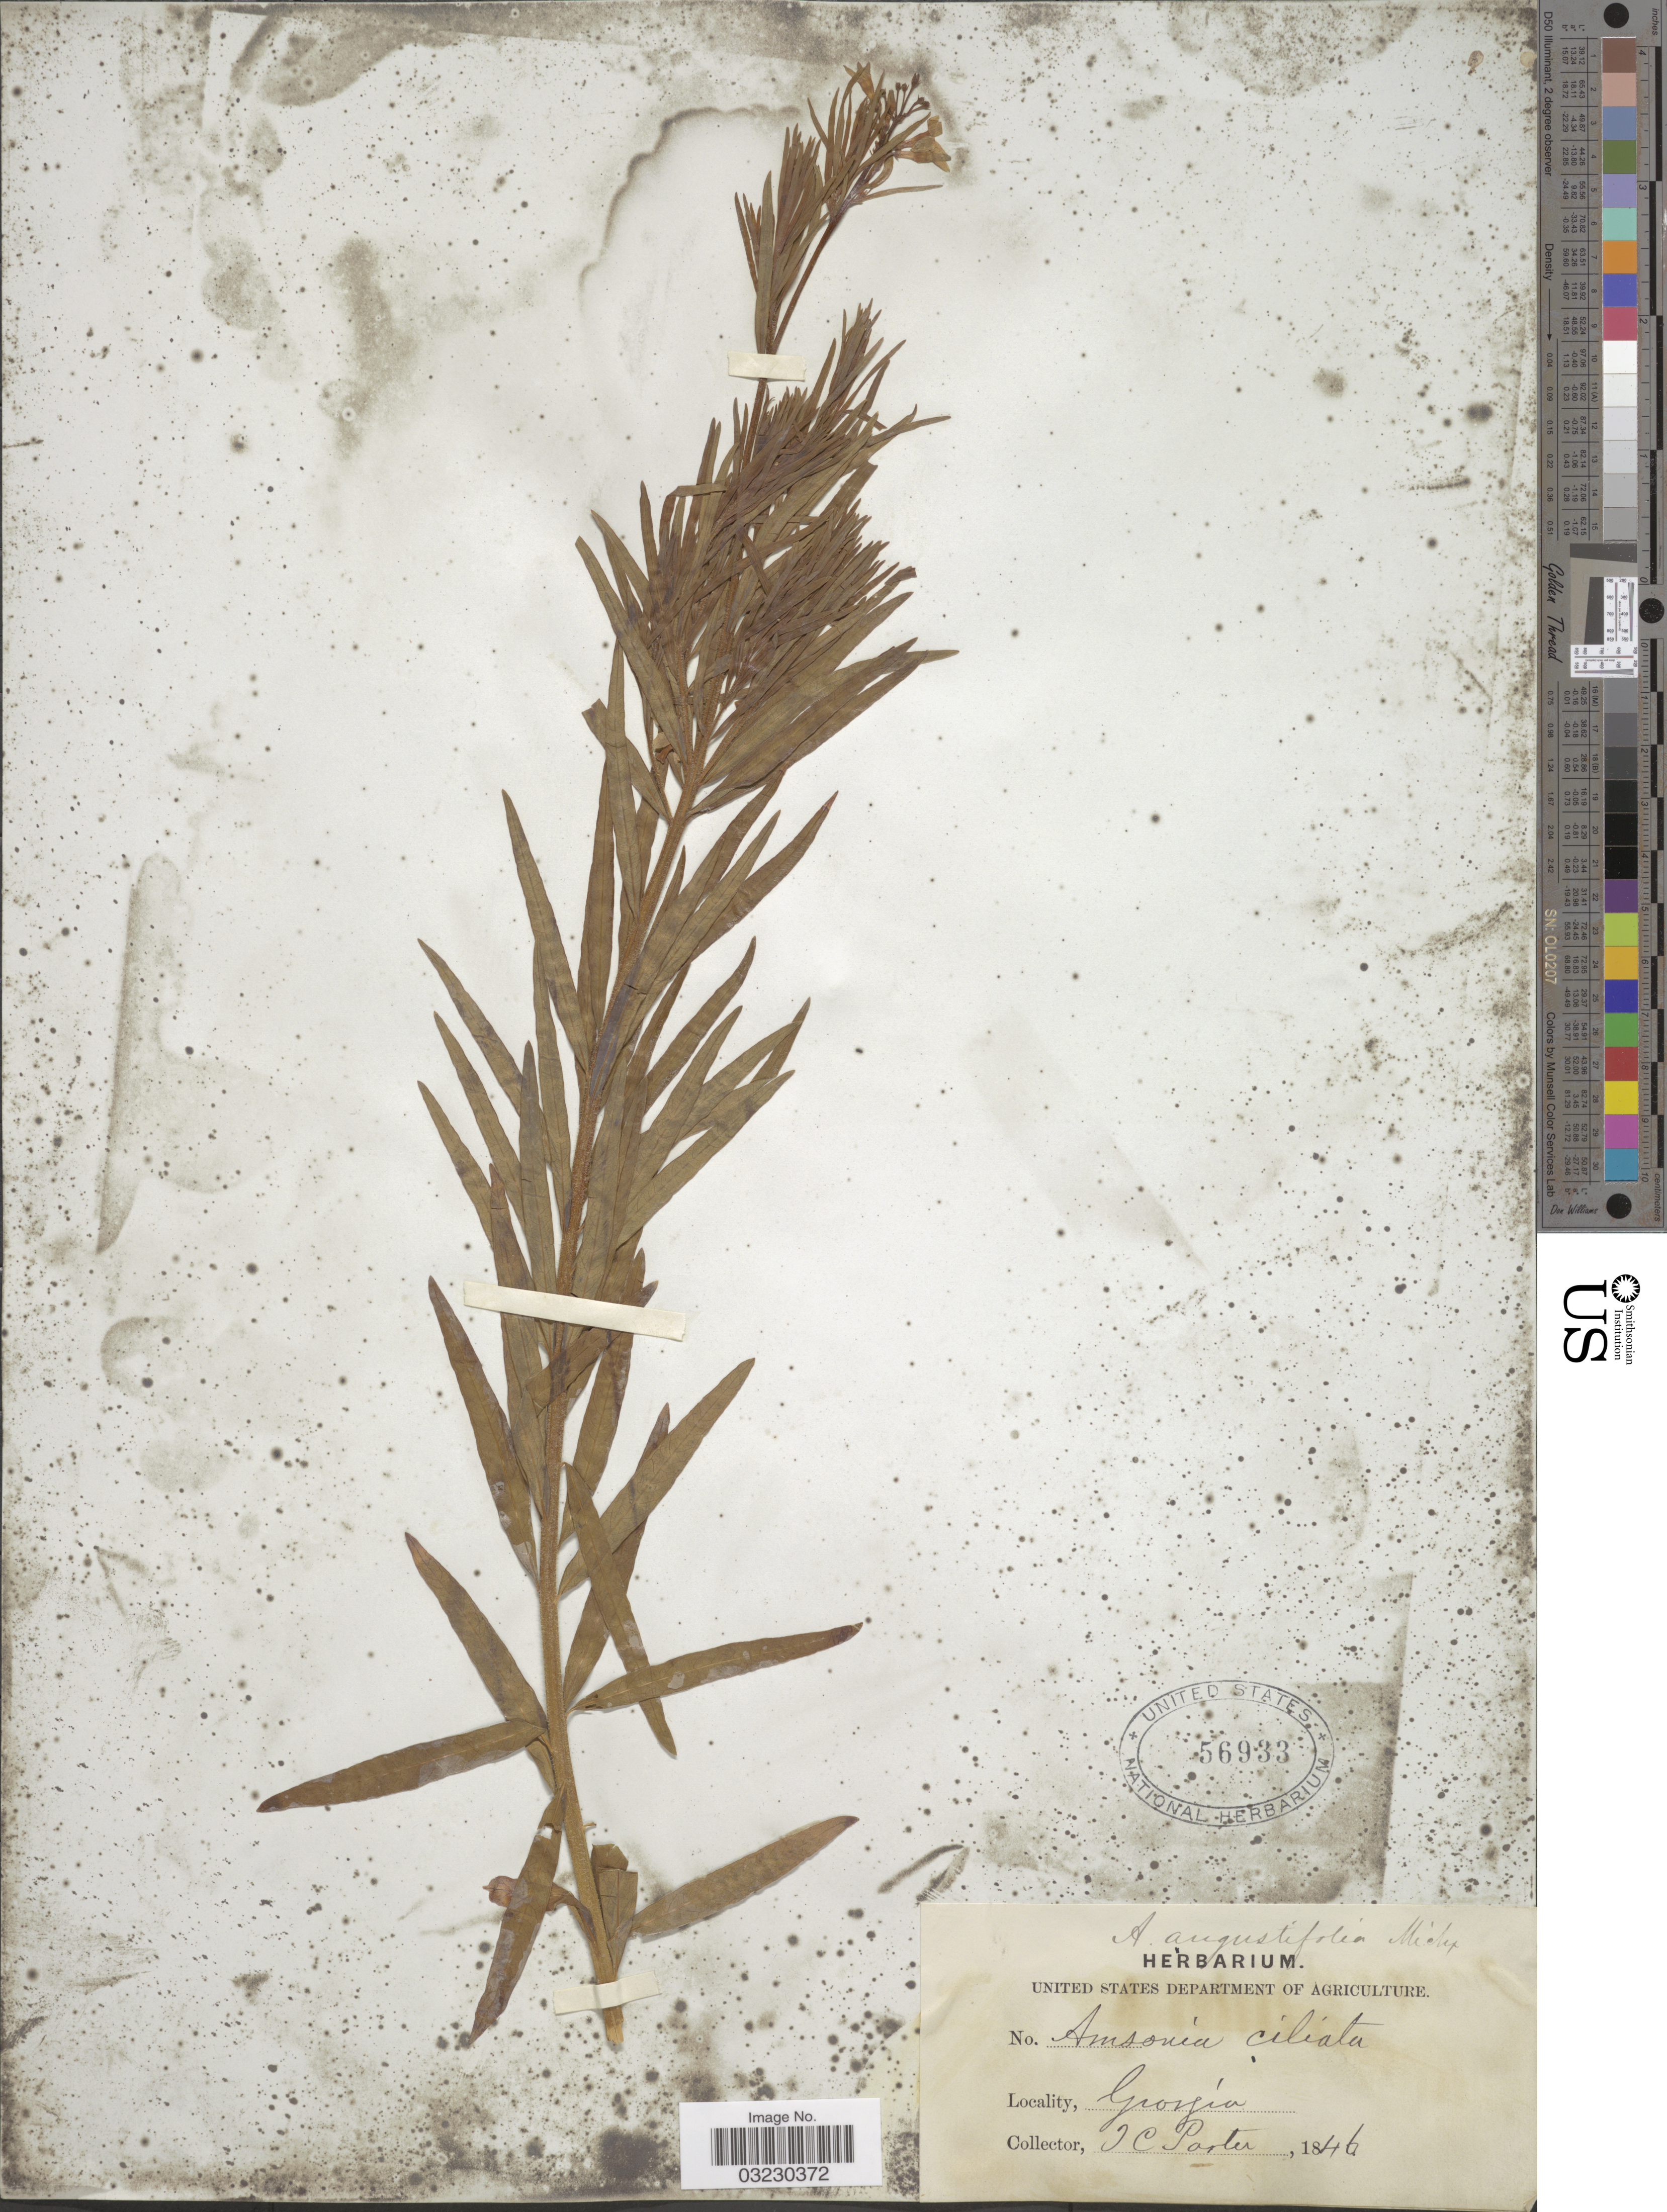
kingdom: Plantae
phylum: Tracheophyta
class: Magnoliopsida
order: Gentianales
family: Apocynaceae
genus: Amsonia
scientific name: Amsonia ciliata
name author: Walter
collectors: T. Porter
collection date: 1846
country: United States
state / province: Georgia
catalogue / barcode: US 56933